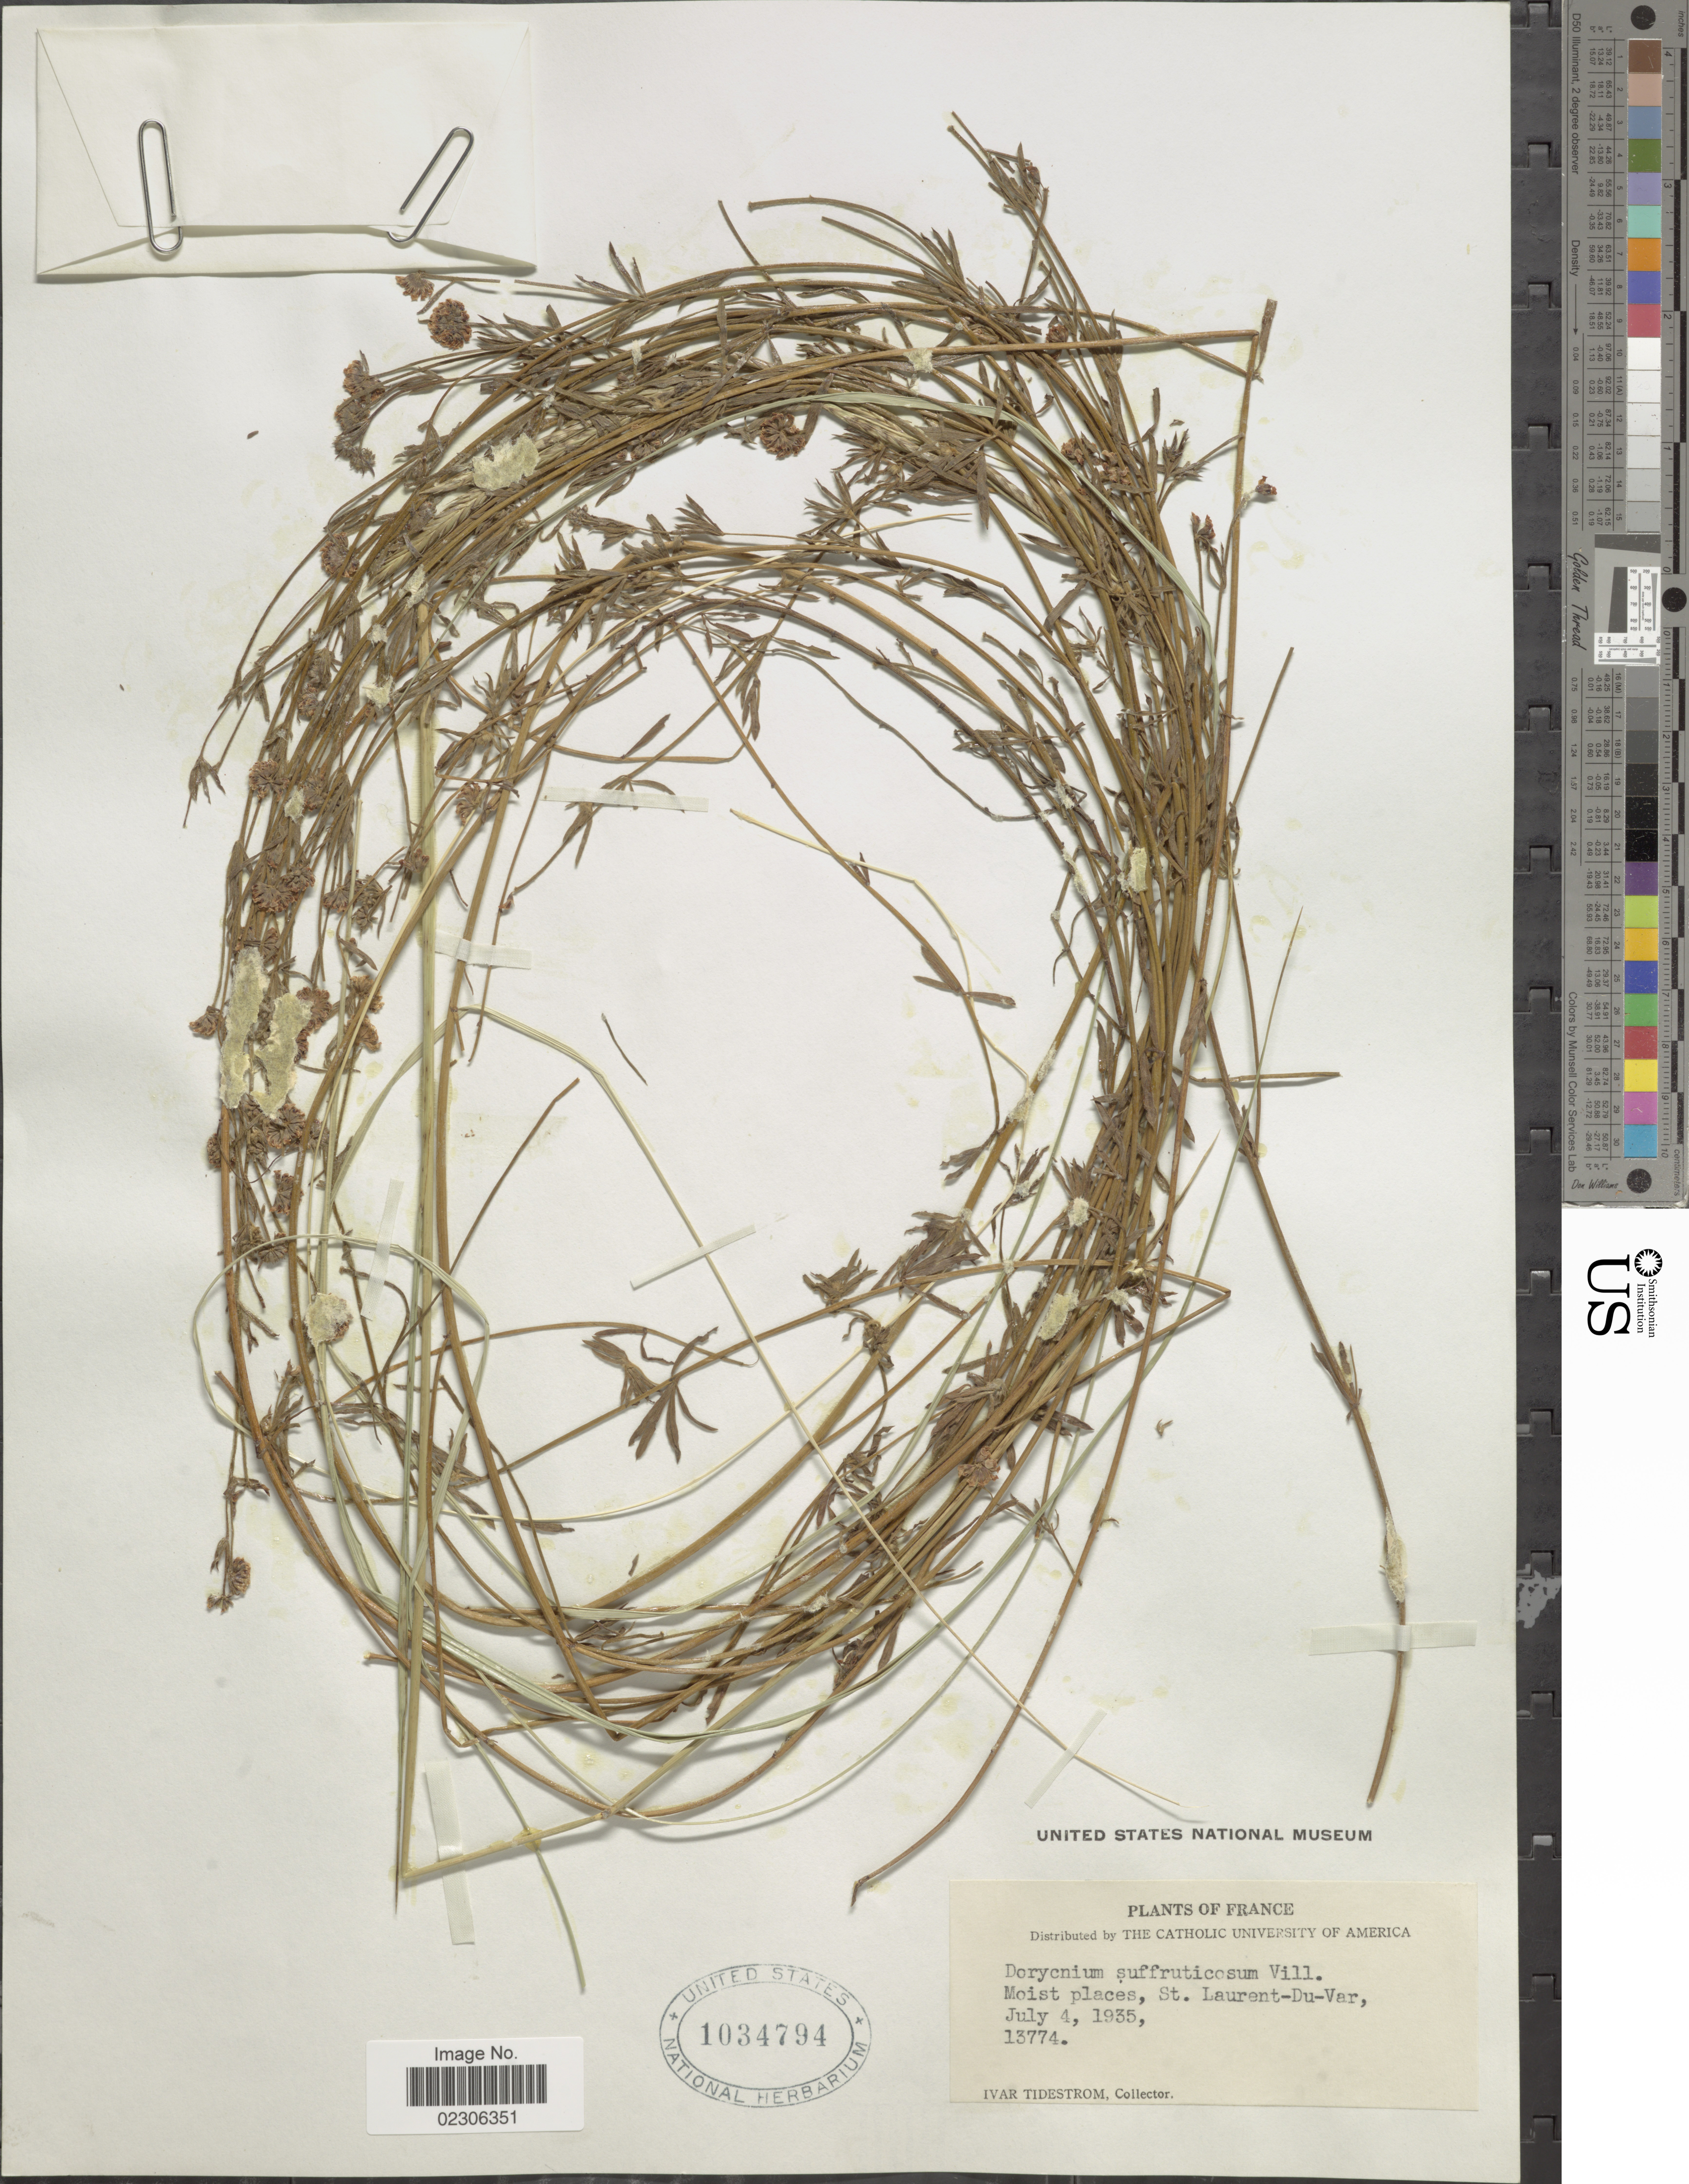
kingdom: Plantae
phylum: Tracheophyta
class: Magnoliopsida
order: Fabales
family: Fabaceae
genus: Dorycnium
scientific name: Dorycnium suffruticosum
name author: Vill.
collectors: I. F. Tidestrom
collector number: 13774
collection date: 1935-07-04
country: France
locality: Moist places, St. Laurent-Du-Var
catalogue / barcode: US 1034794